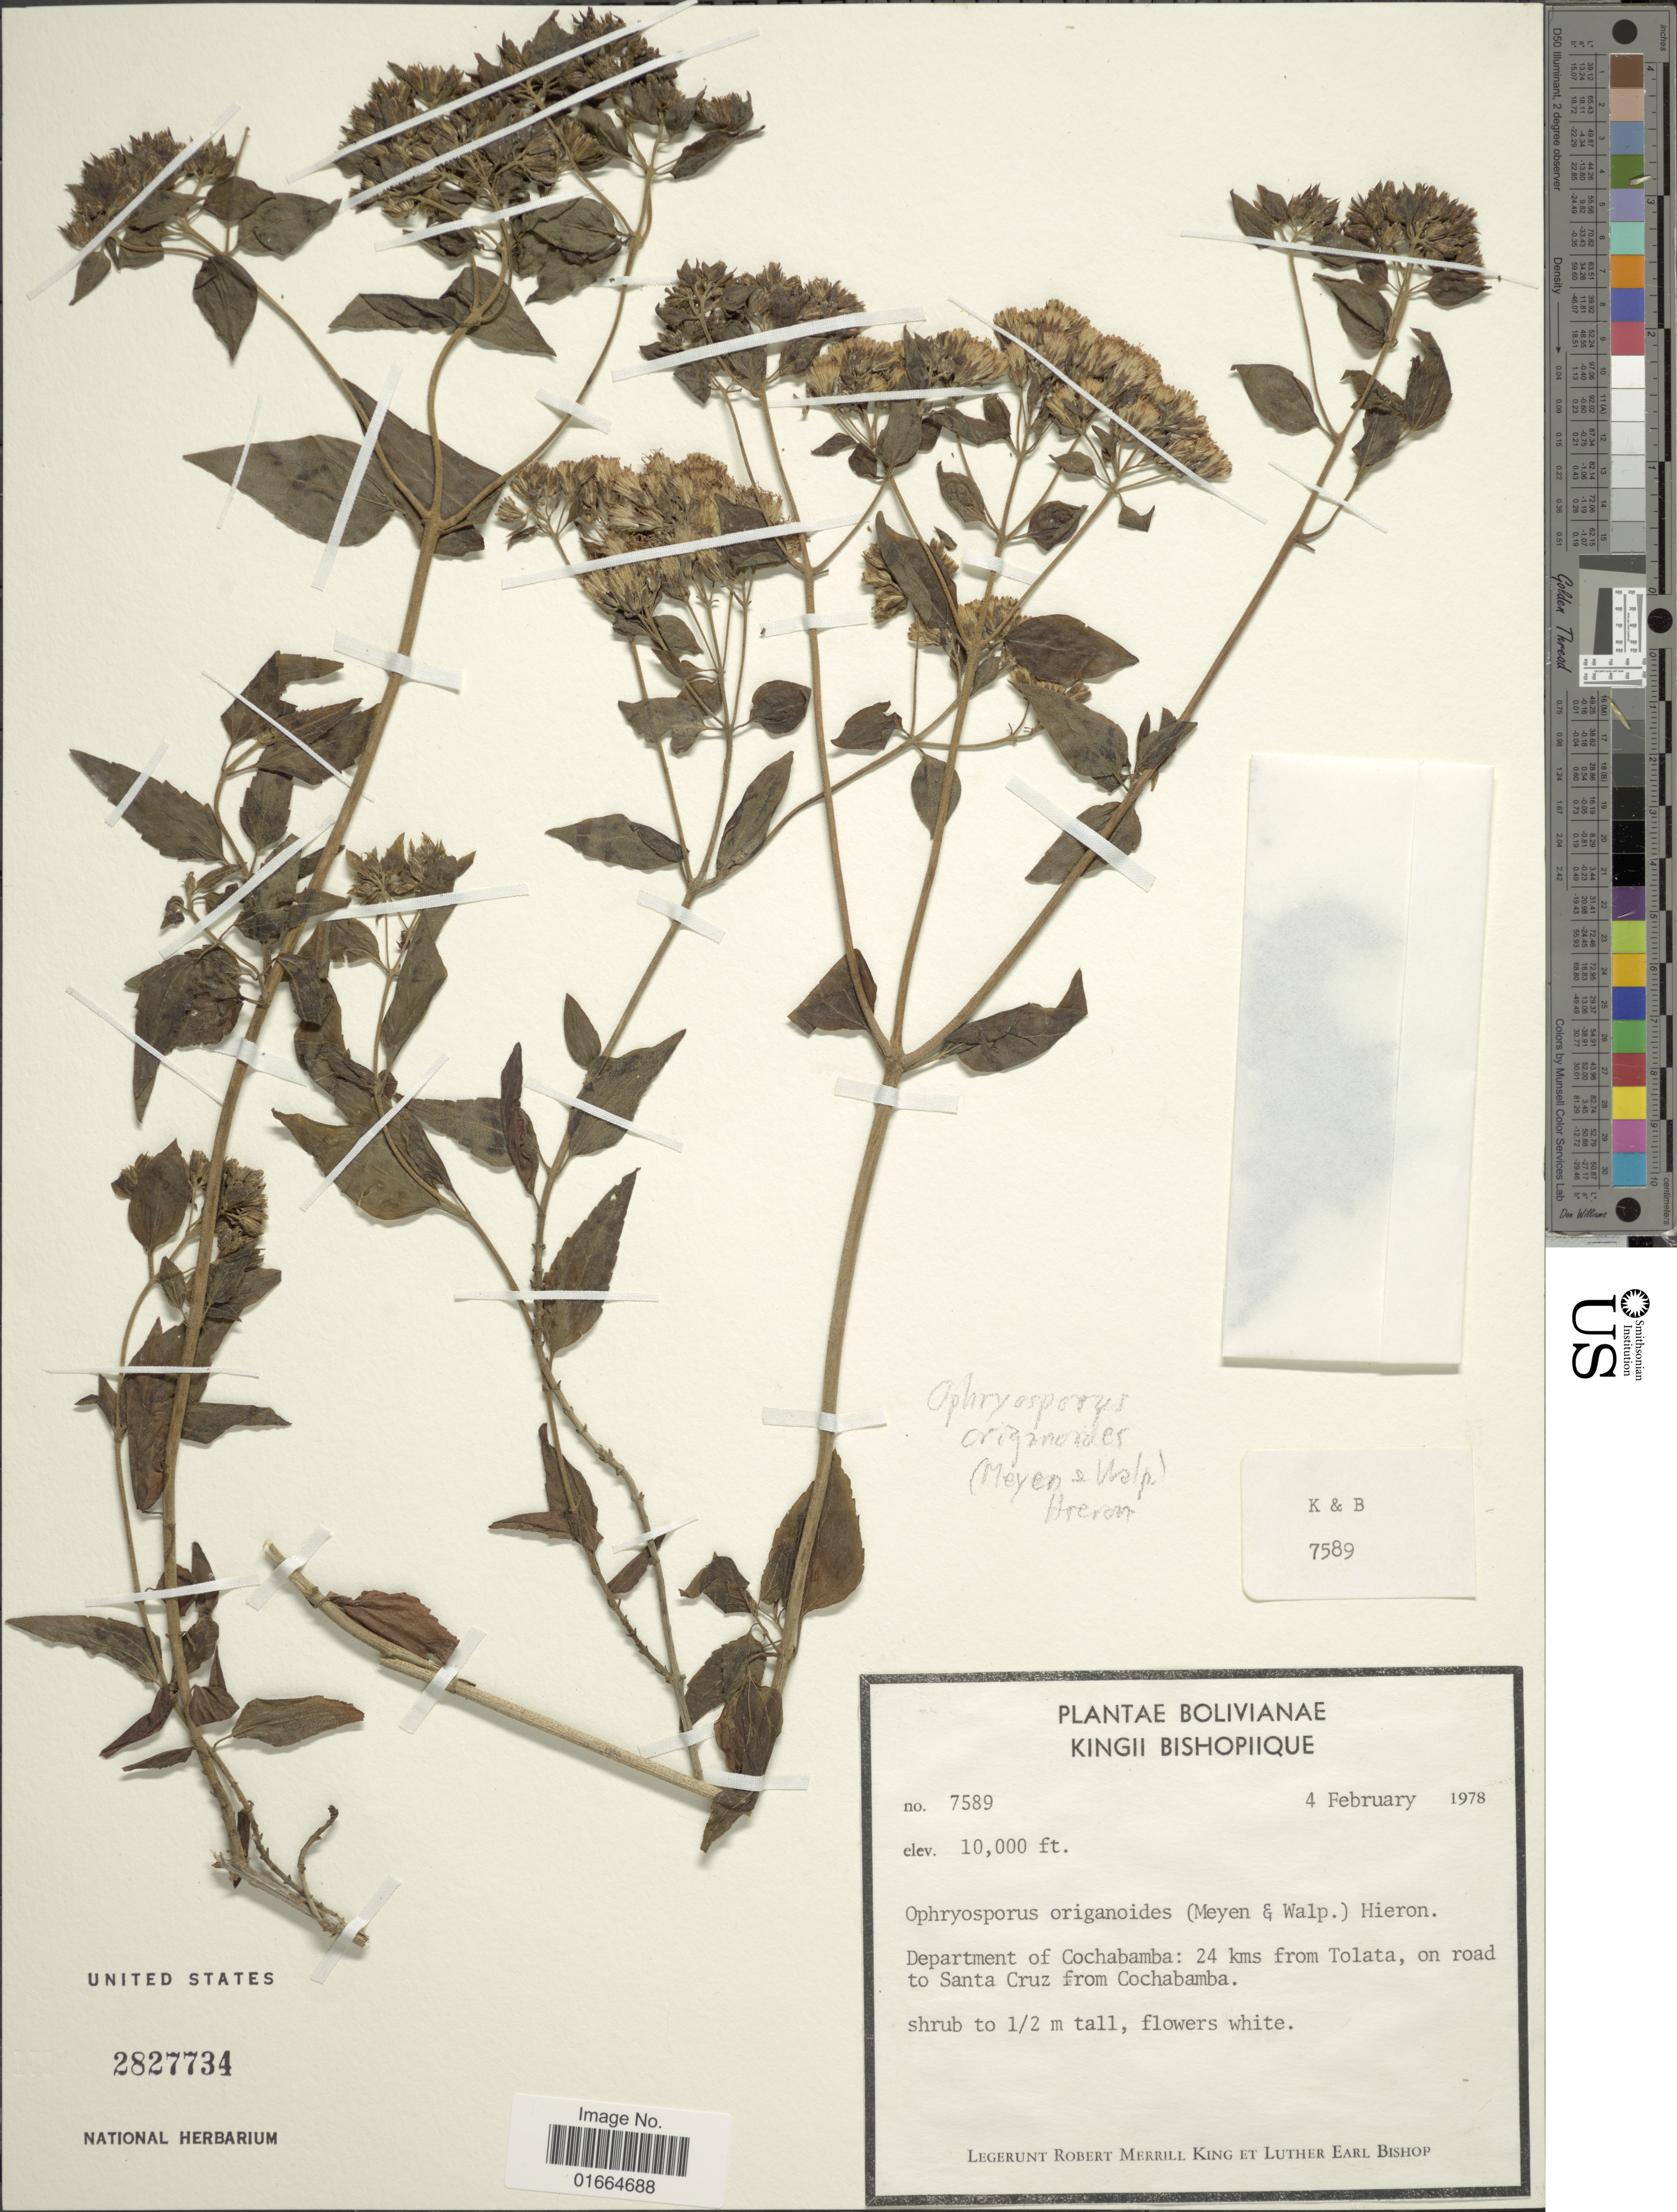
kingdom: Plantae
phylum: Tracheophyta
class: Magnoliopsida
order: Asterales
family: Asteraceae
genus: Ophryosporus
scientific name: Ophryosporus heptanthus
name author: (Sch. Bip. ex Wedd.) R.M. King & H. Rob.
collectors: R. M. King & L. E. Bishop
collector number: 7589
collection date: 1978-02-04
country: Bolivia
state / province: Cochabamba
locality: Department og Cochabamba: 24 kms from Tolata, on road To Santa Cruz from Cochabamba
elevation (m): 3048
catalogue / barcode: US 2827734